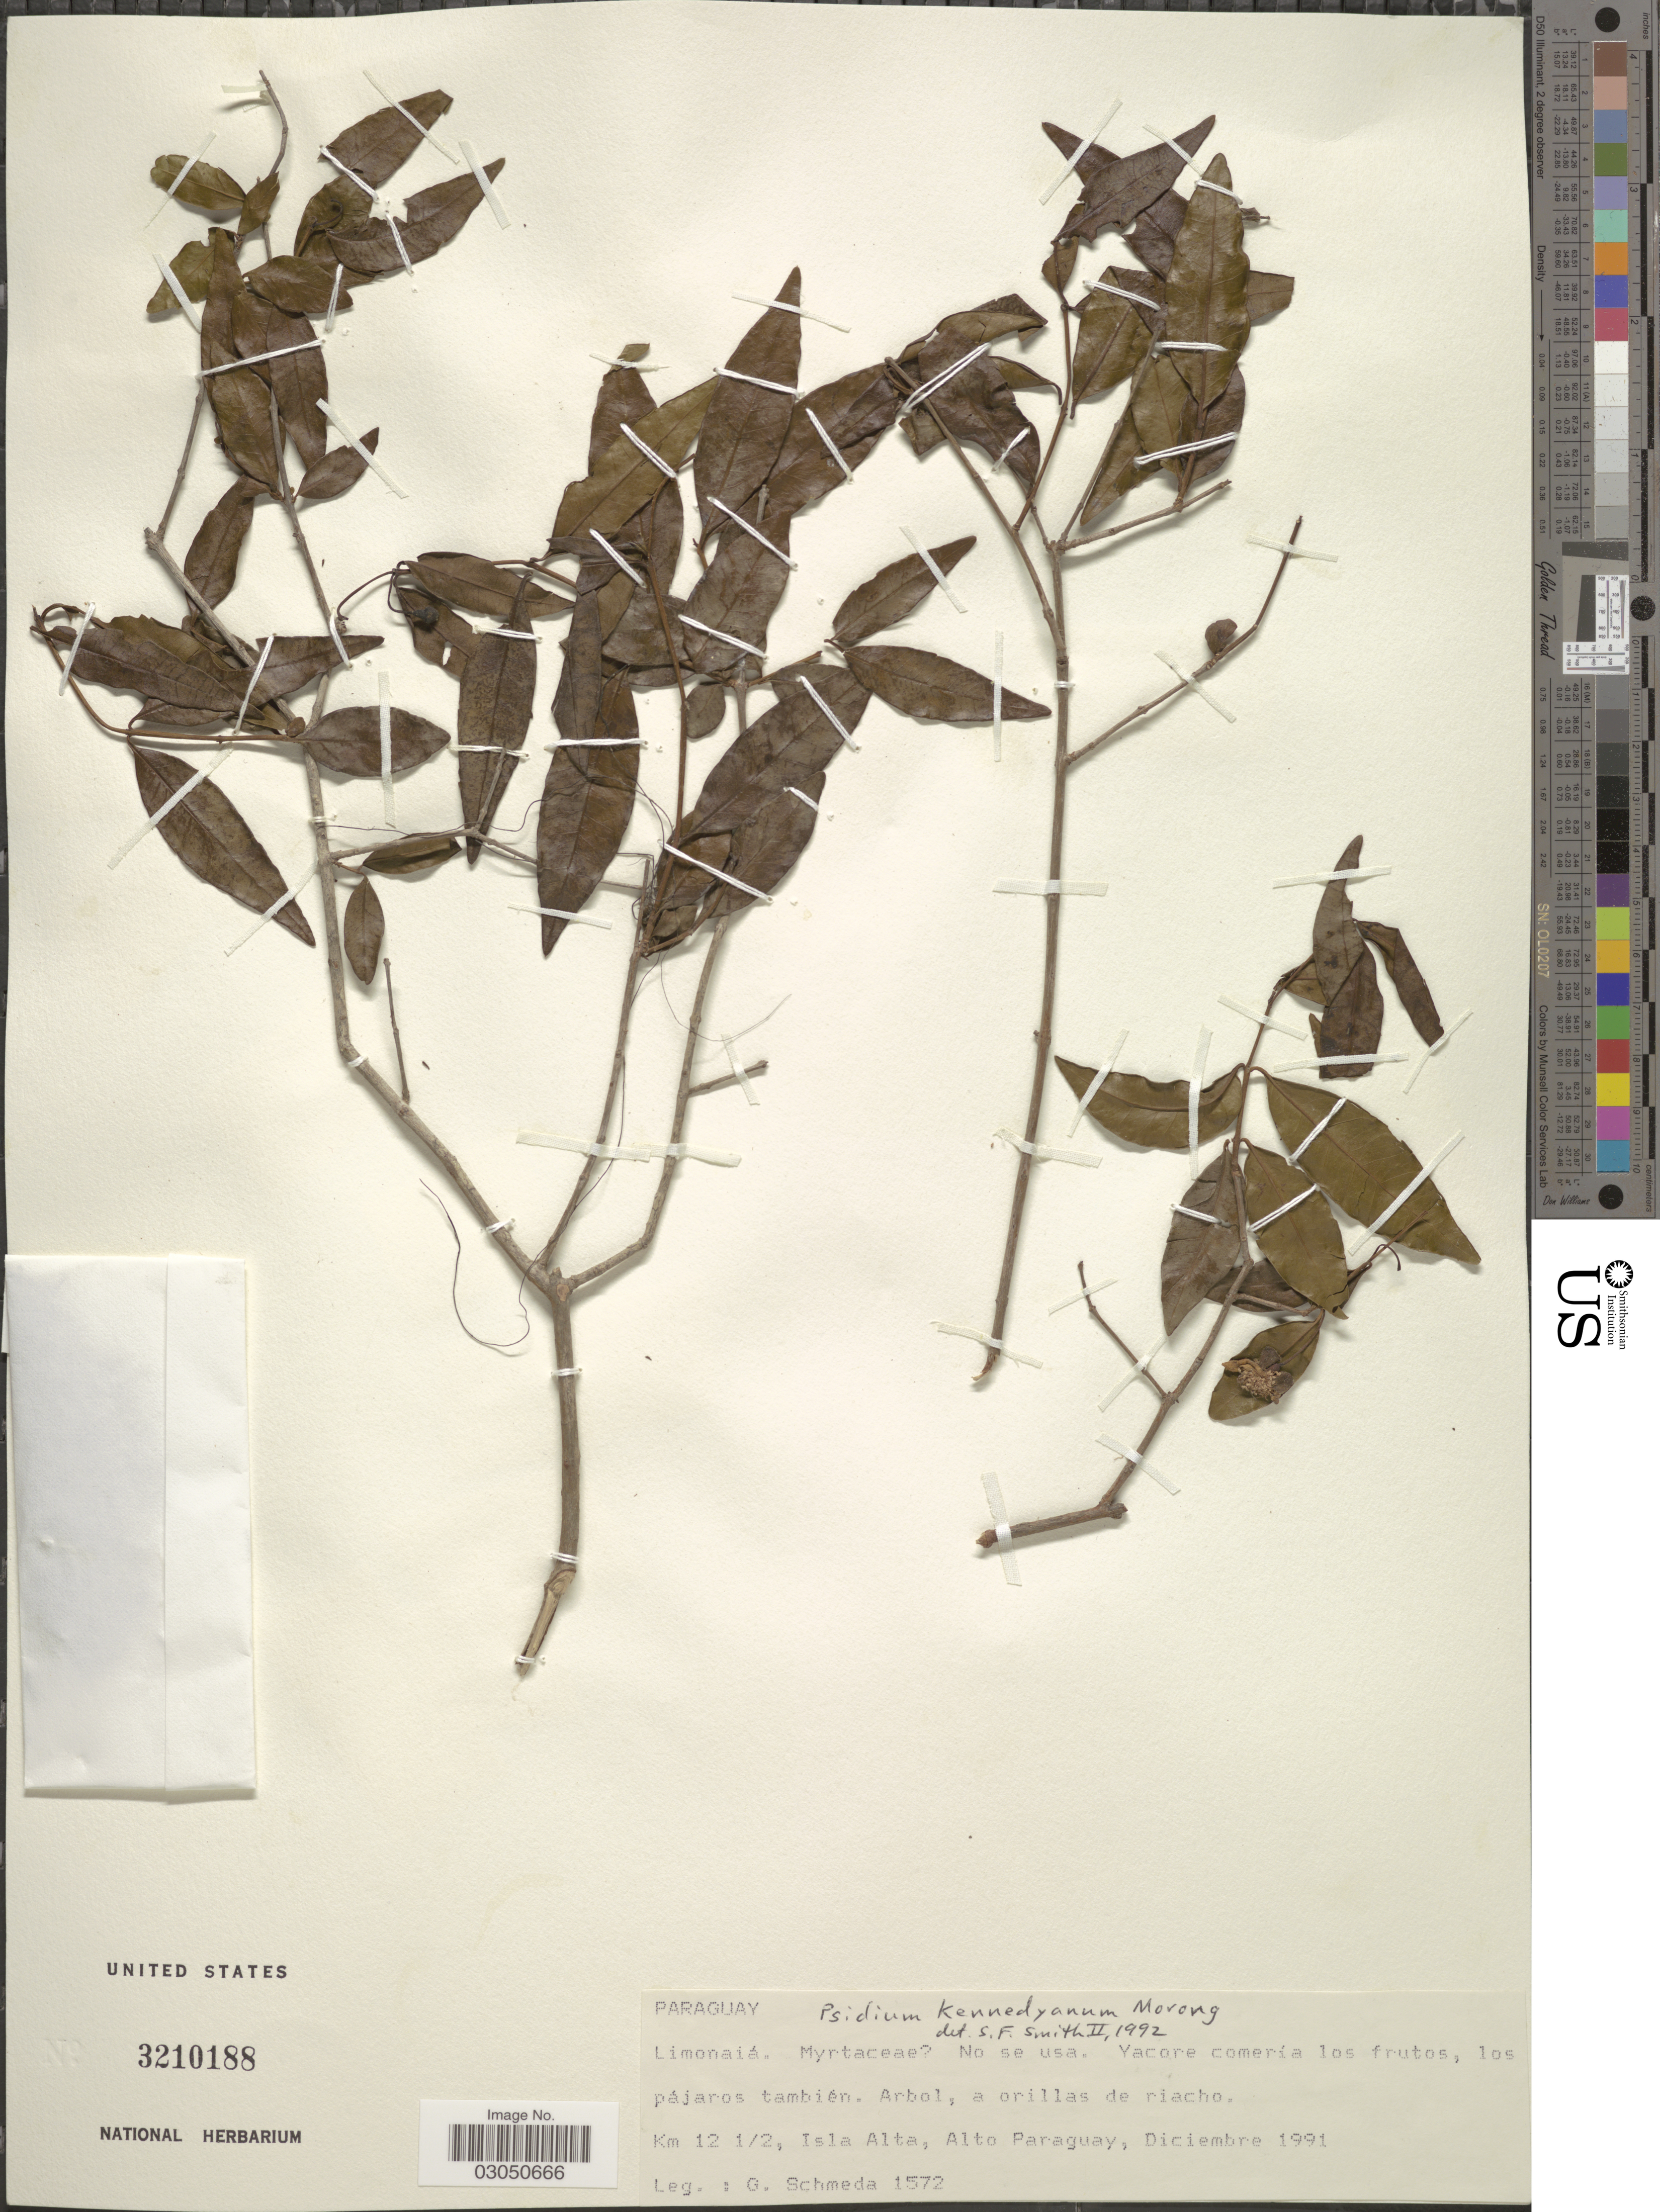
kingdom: Plantae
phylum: Tracheophyta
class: Magnoliopsida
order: Myrtales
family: Myrtaceae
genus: Psidium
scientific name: Psidium kennedyanum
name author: Morong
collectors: G. Schmeda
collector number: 1572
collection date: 1991-12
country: Paraguay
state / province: Alto Paraguay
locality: Km 12½, Isla Alta.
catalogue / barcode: US 3210188